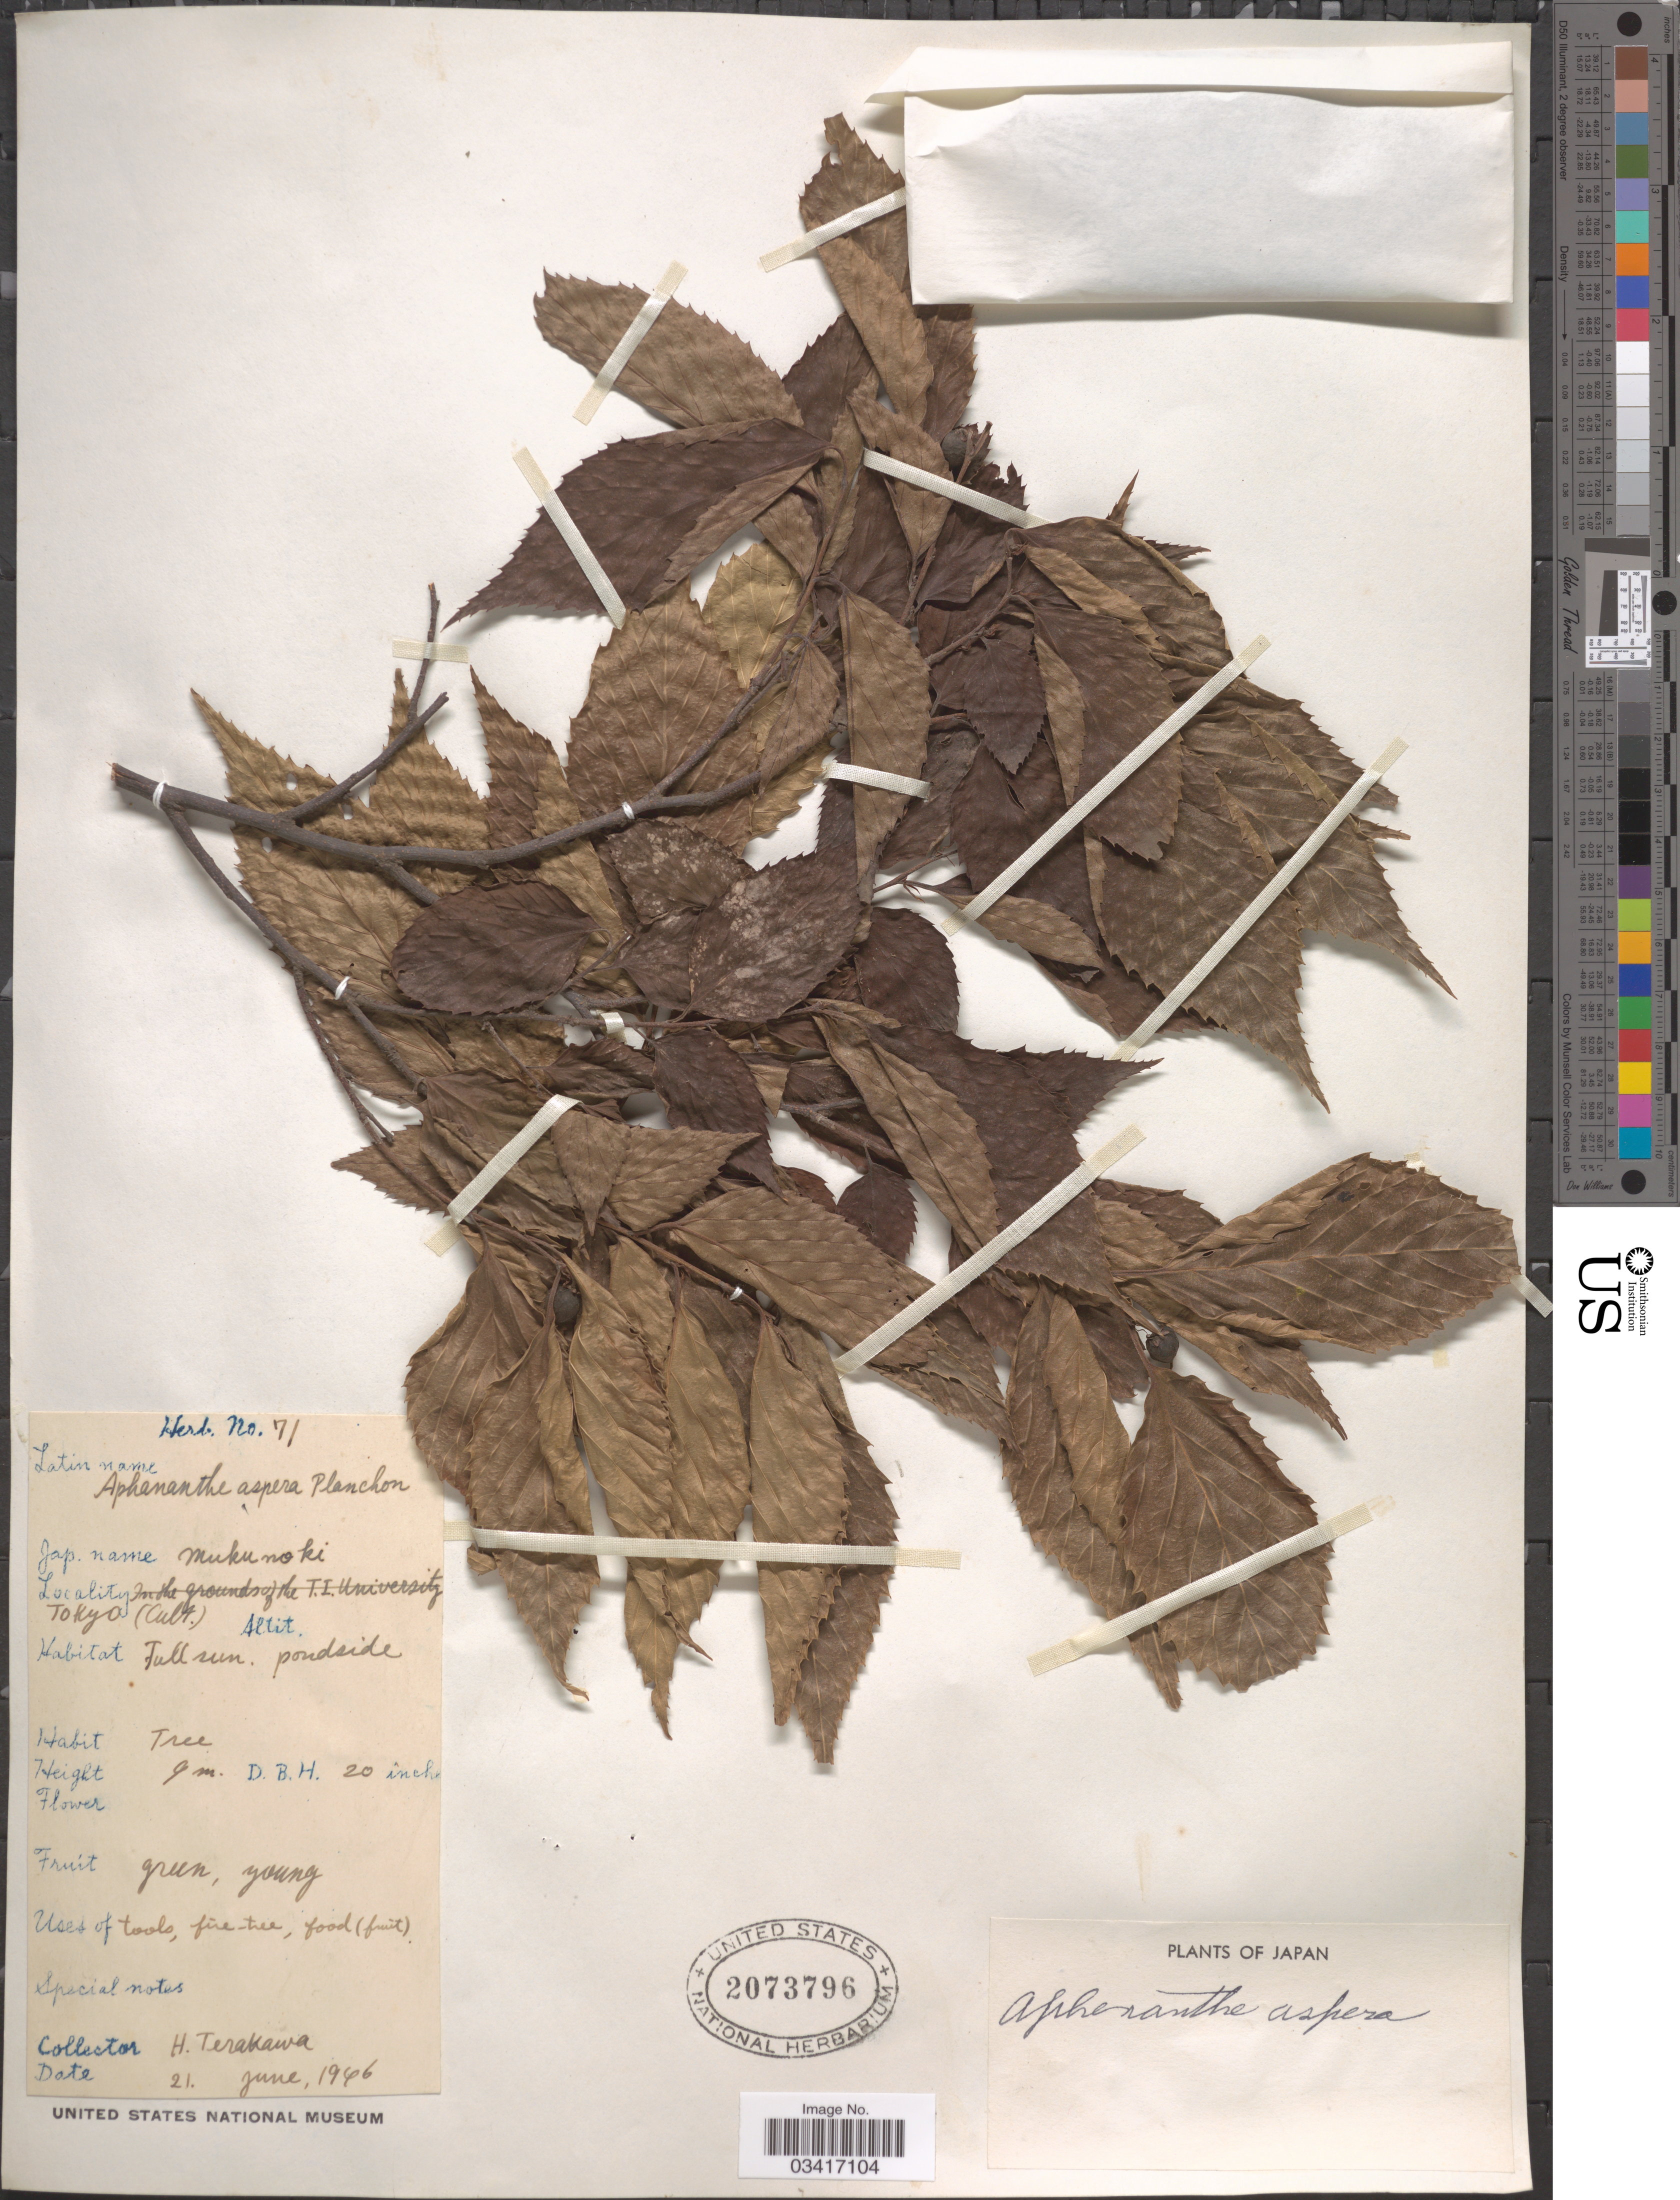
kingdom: Plantae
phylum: Tracheophyta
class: Magnoliopsida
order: Rosales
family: Cannabaceae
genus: Aphananthe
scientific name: Aphananthe aspera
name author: Planch.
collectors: H. Terakawa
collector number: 71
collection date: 1946-06-21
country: Japan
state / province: Tokyo, Federal City of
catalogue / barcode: US 2073796